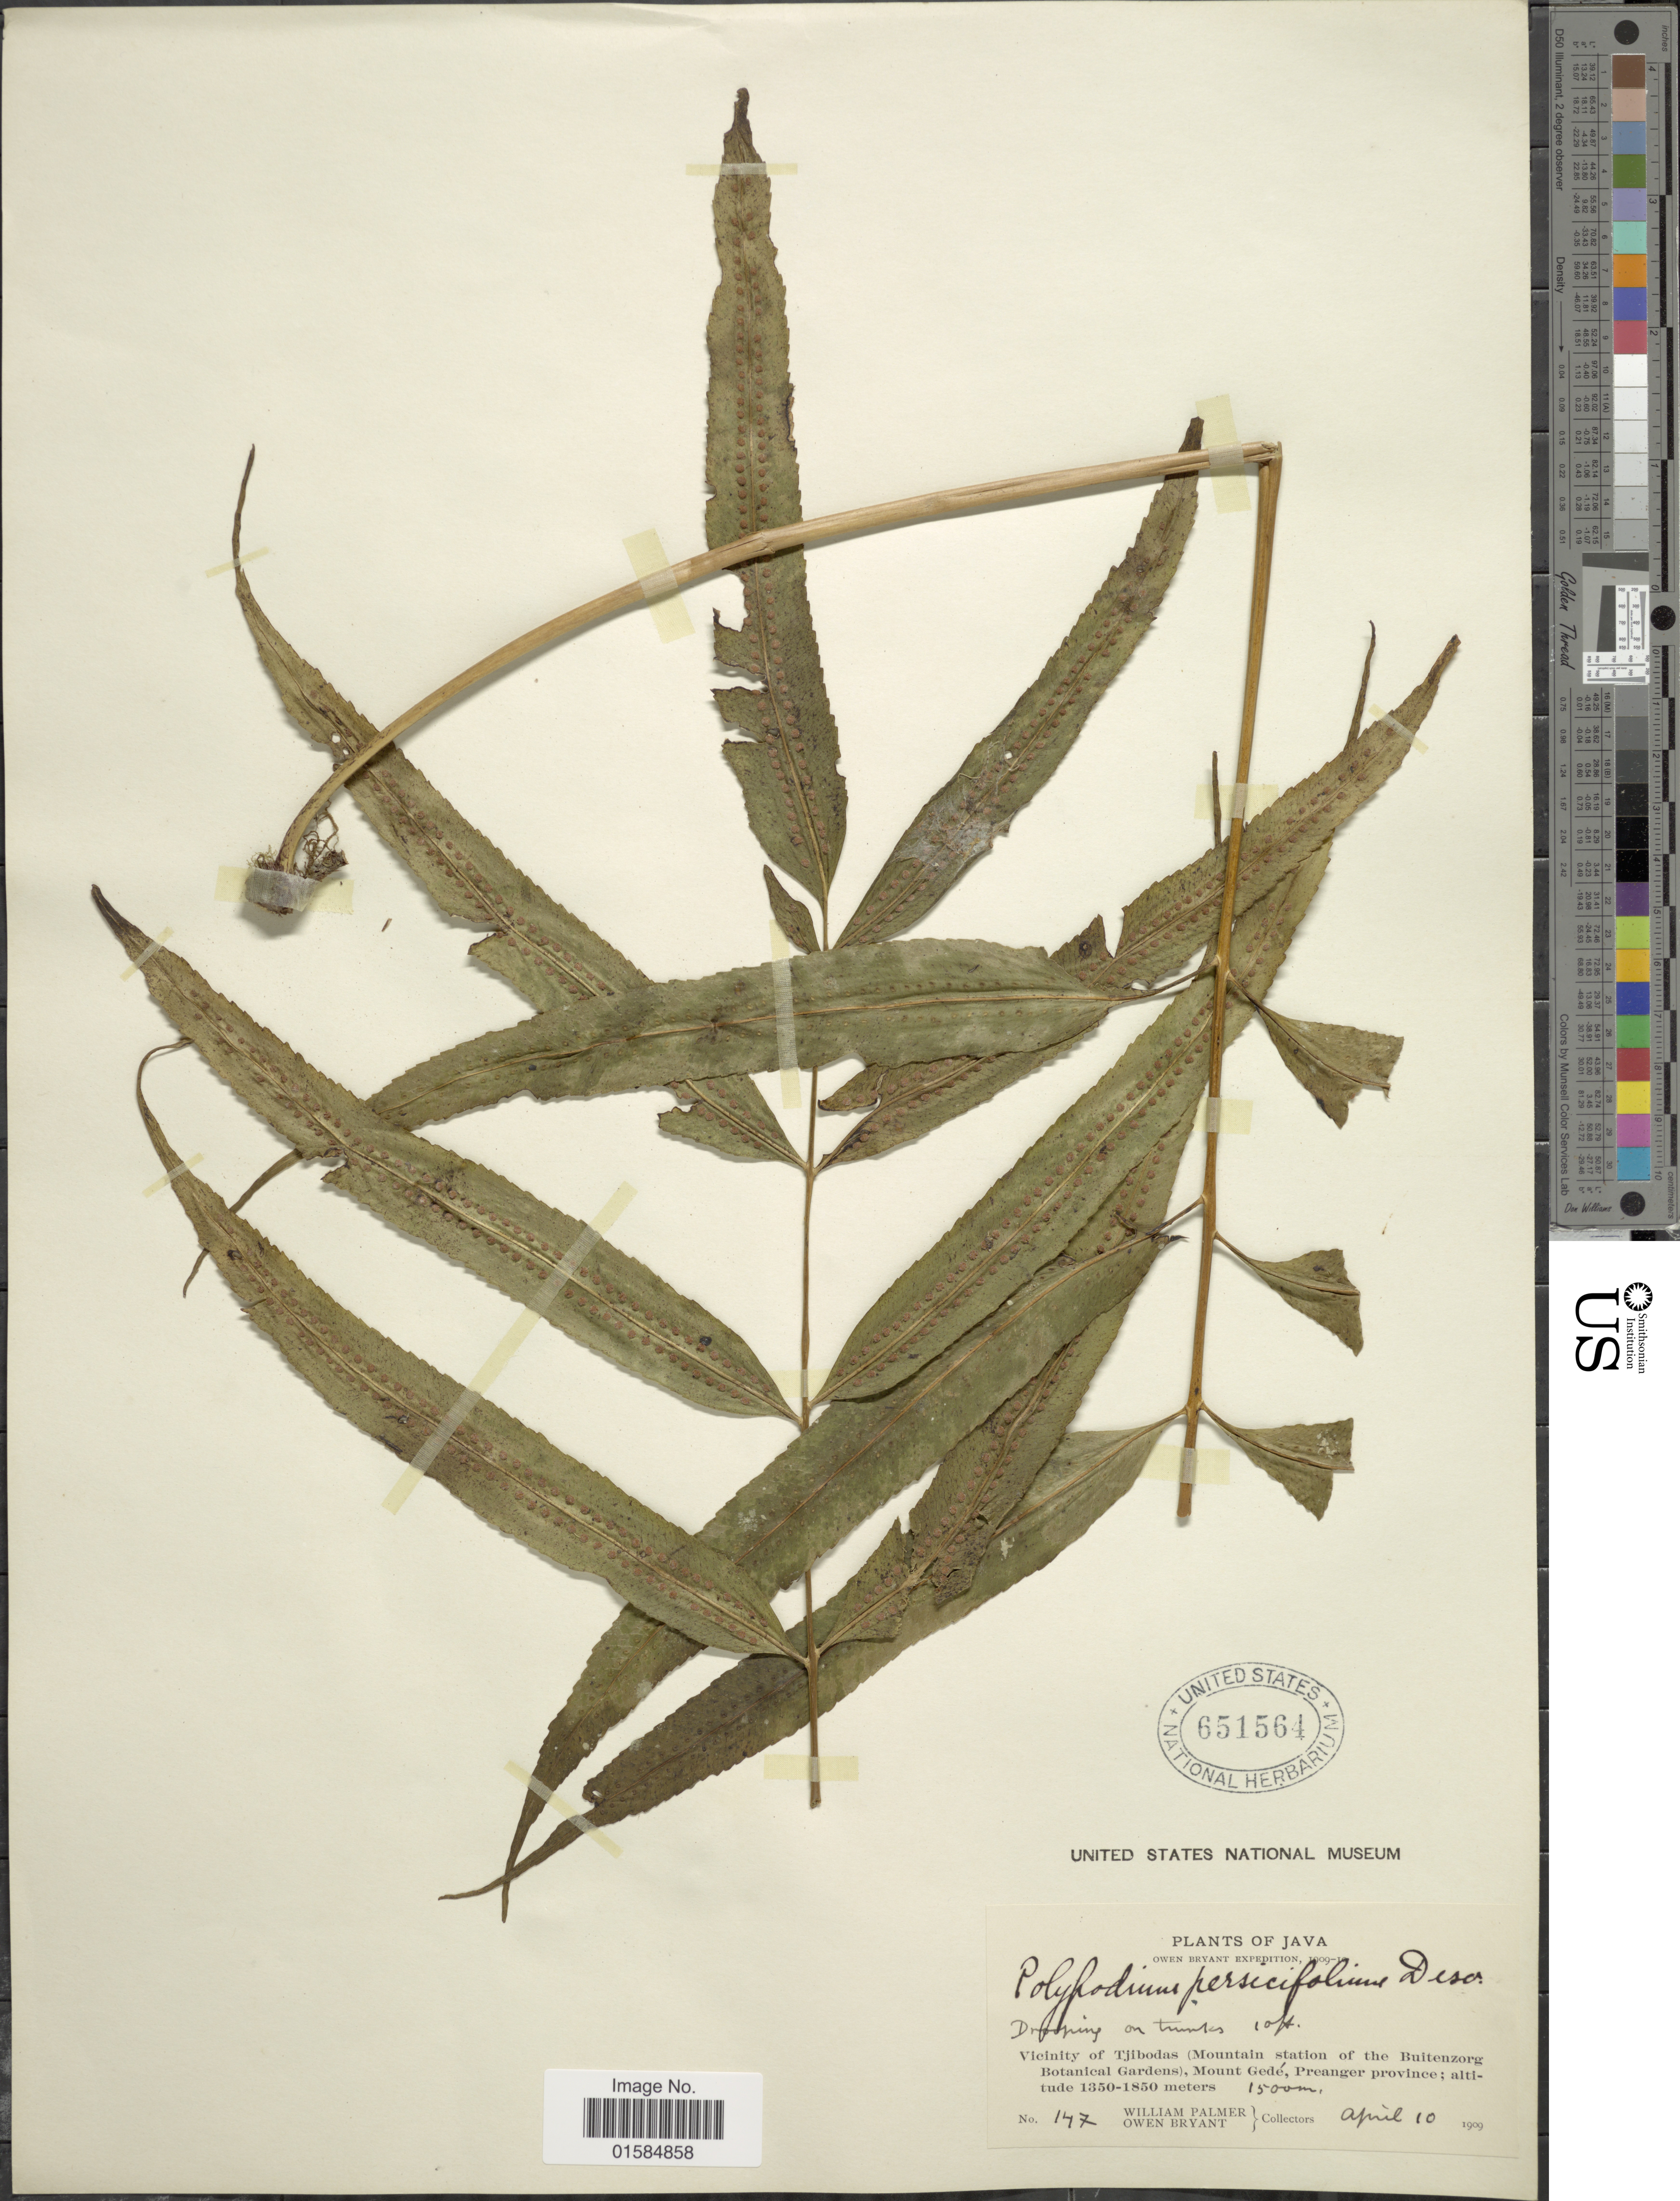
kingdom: Plantae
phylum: Tracheophyta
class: Polypodiopsida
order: Polypodiales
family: Polypodiaceae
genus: Goniophlebium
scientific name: Goniophlebium persicifolium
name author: (Desv.) Bedd.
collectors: W. Palmer & O. Bryant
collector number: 147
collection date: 1909-04-10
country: Indonesia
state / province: Java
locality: Vicinity of Tjibodas (Mountain station of the Buitenzorg Botanical Gardens), Mount Gede, Preanger province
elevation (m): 1500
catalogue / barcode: US 651564